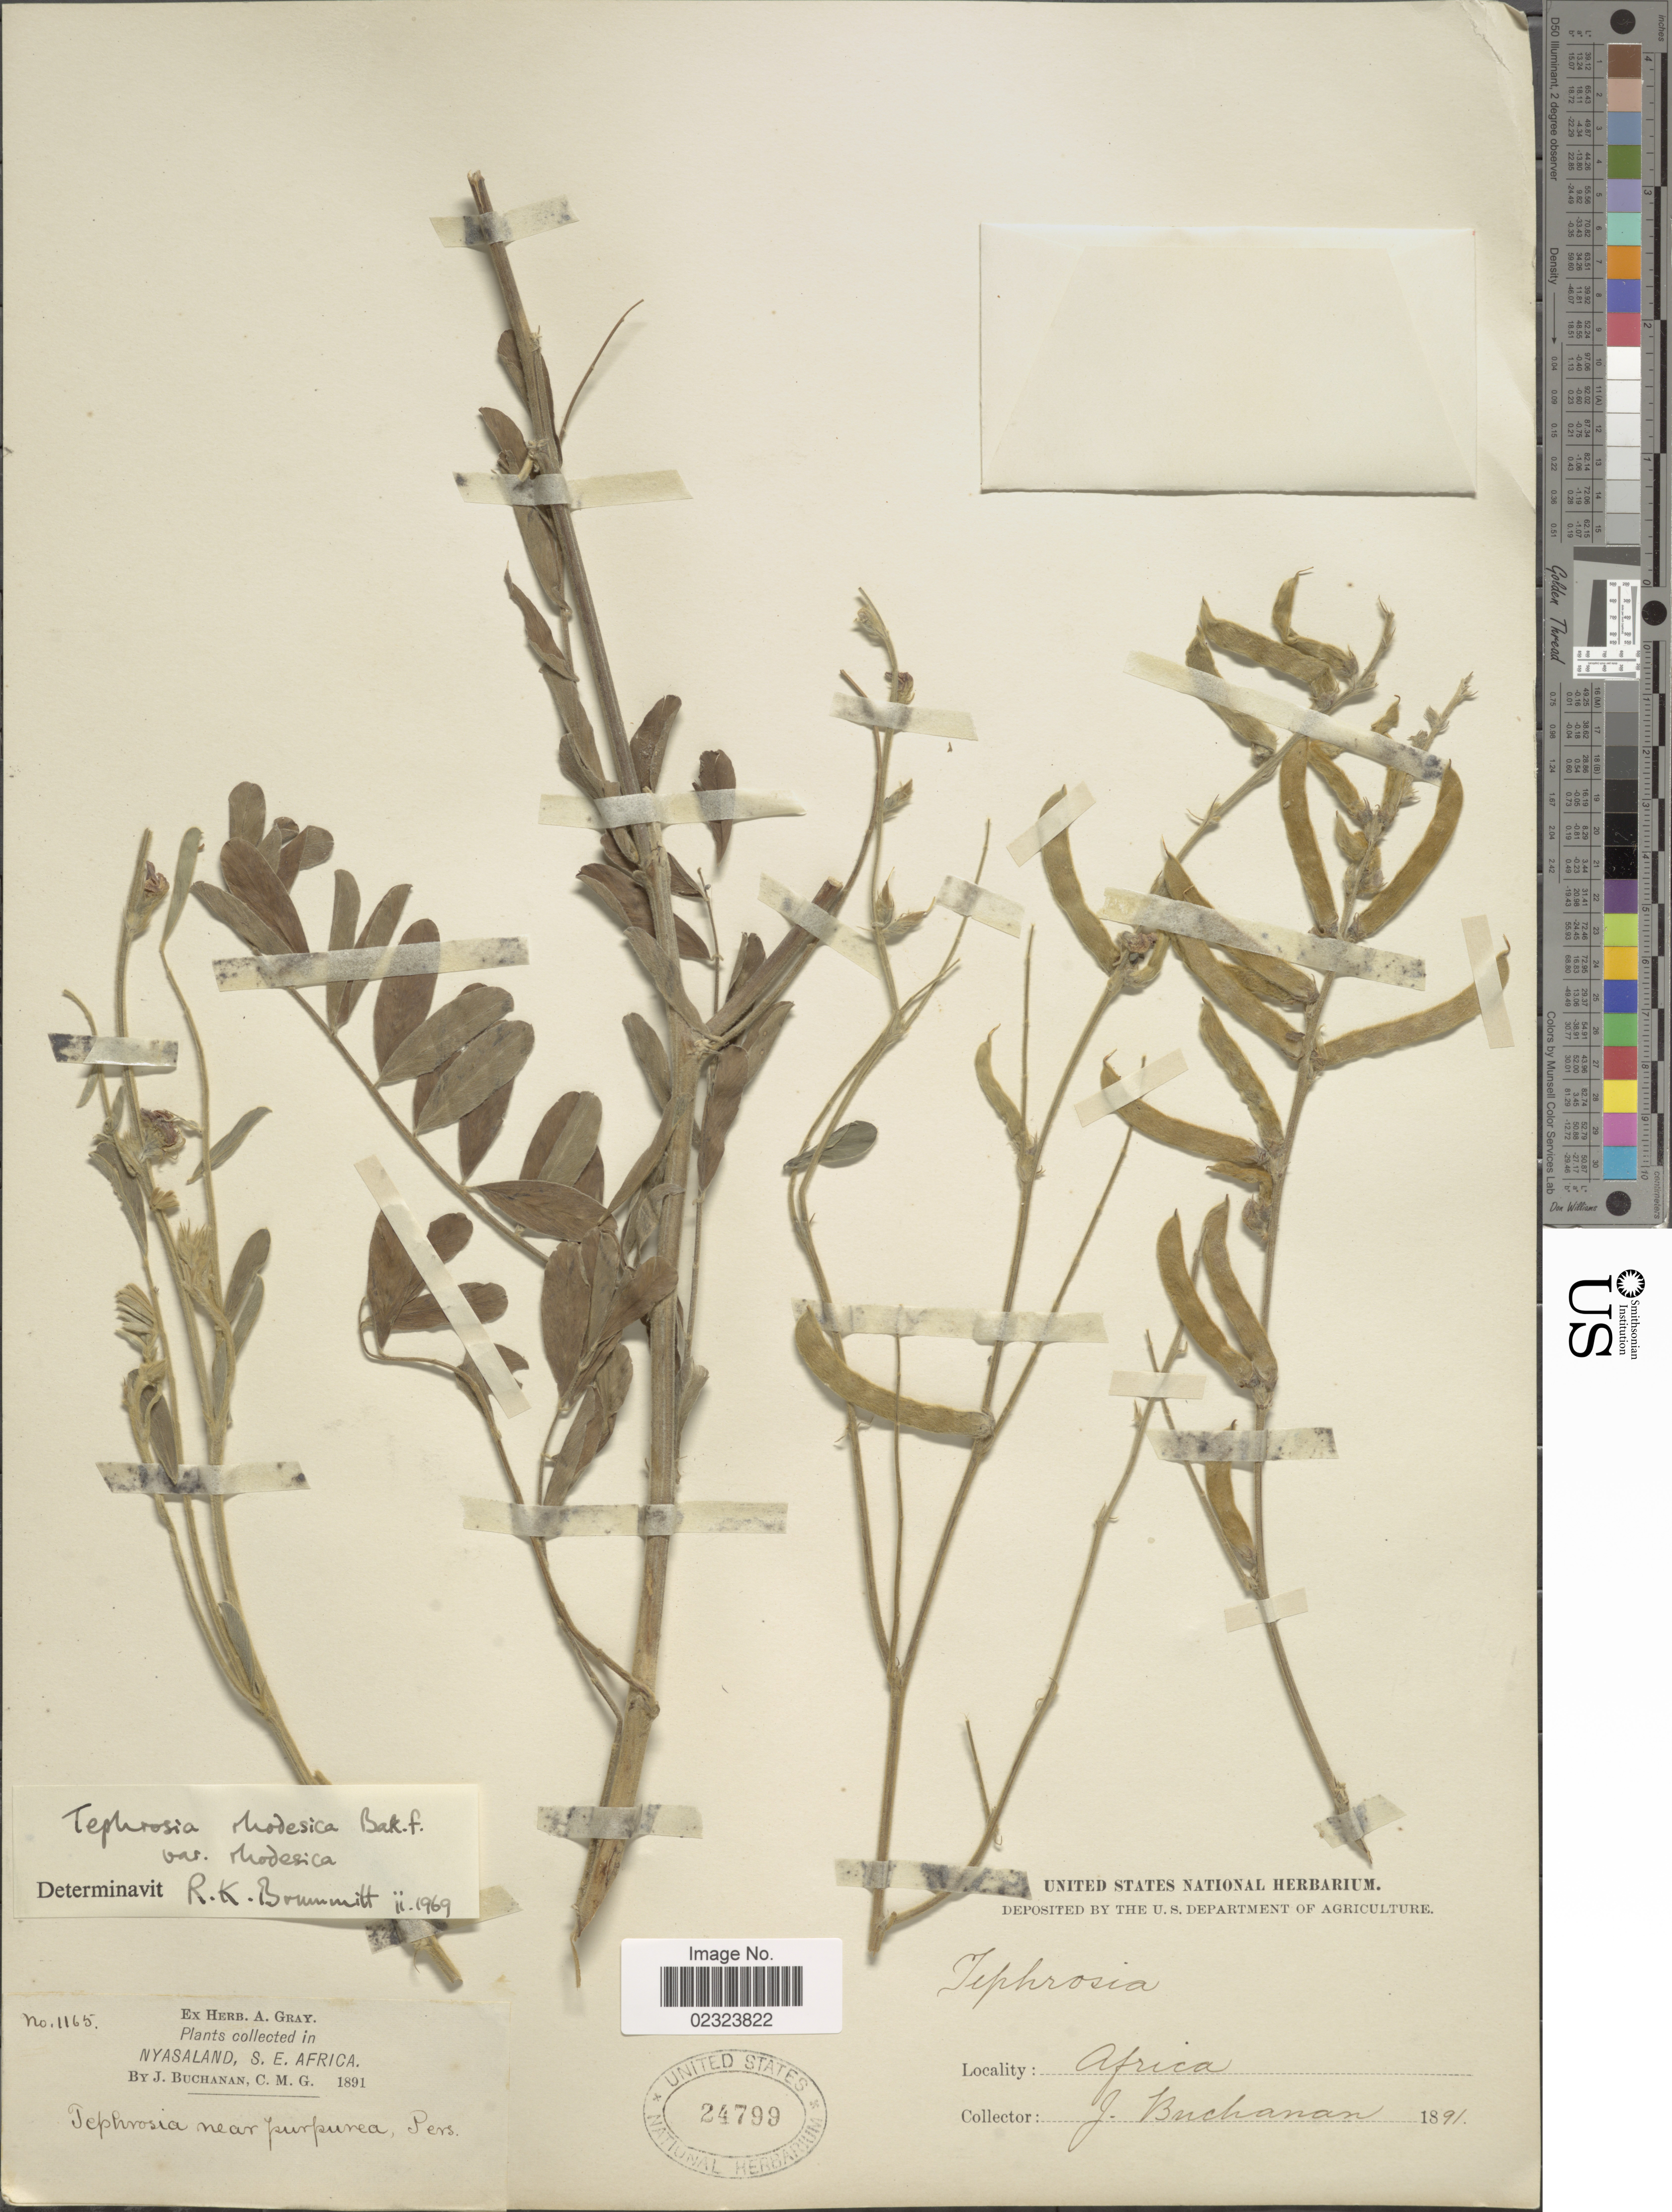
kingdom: Plantae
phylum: Tracheophyta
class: Magnoliopsida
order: Fabales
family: Fabaceae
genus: Tephrosia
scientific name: Tephrosia rhodesica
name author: Baker f.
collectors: J. Buchanan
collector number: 1165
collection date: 1891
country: Malawi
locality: Nyasaland, S. E. Africa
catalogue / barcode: US 24799